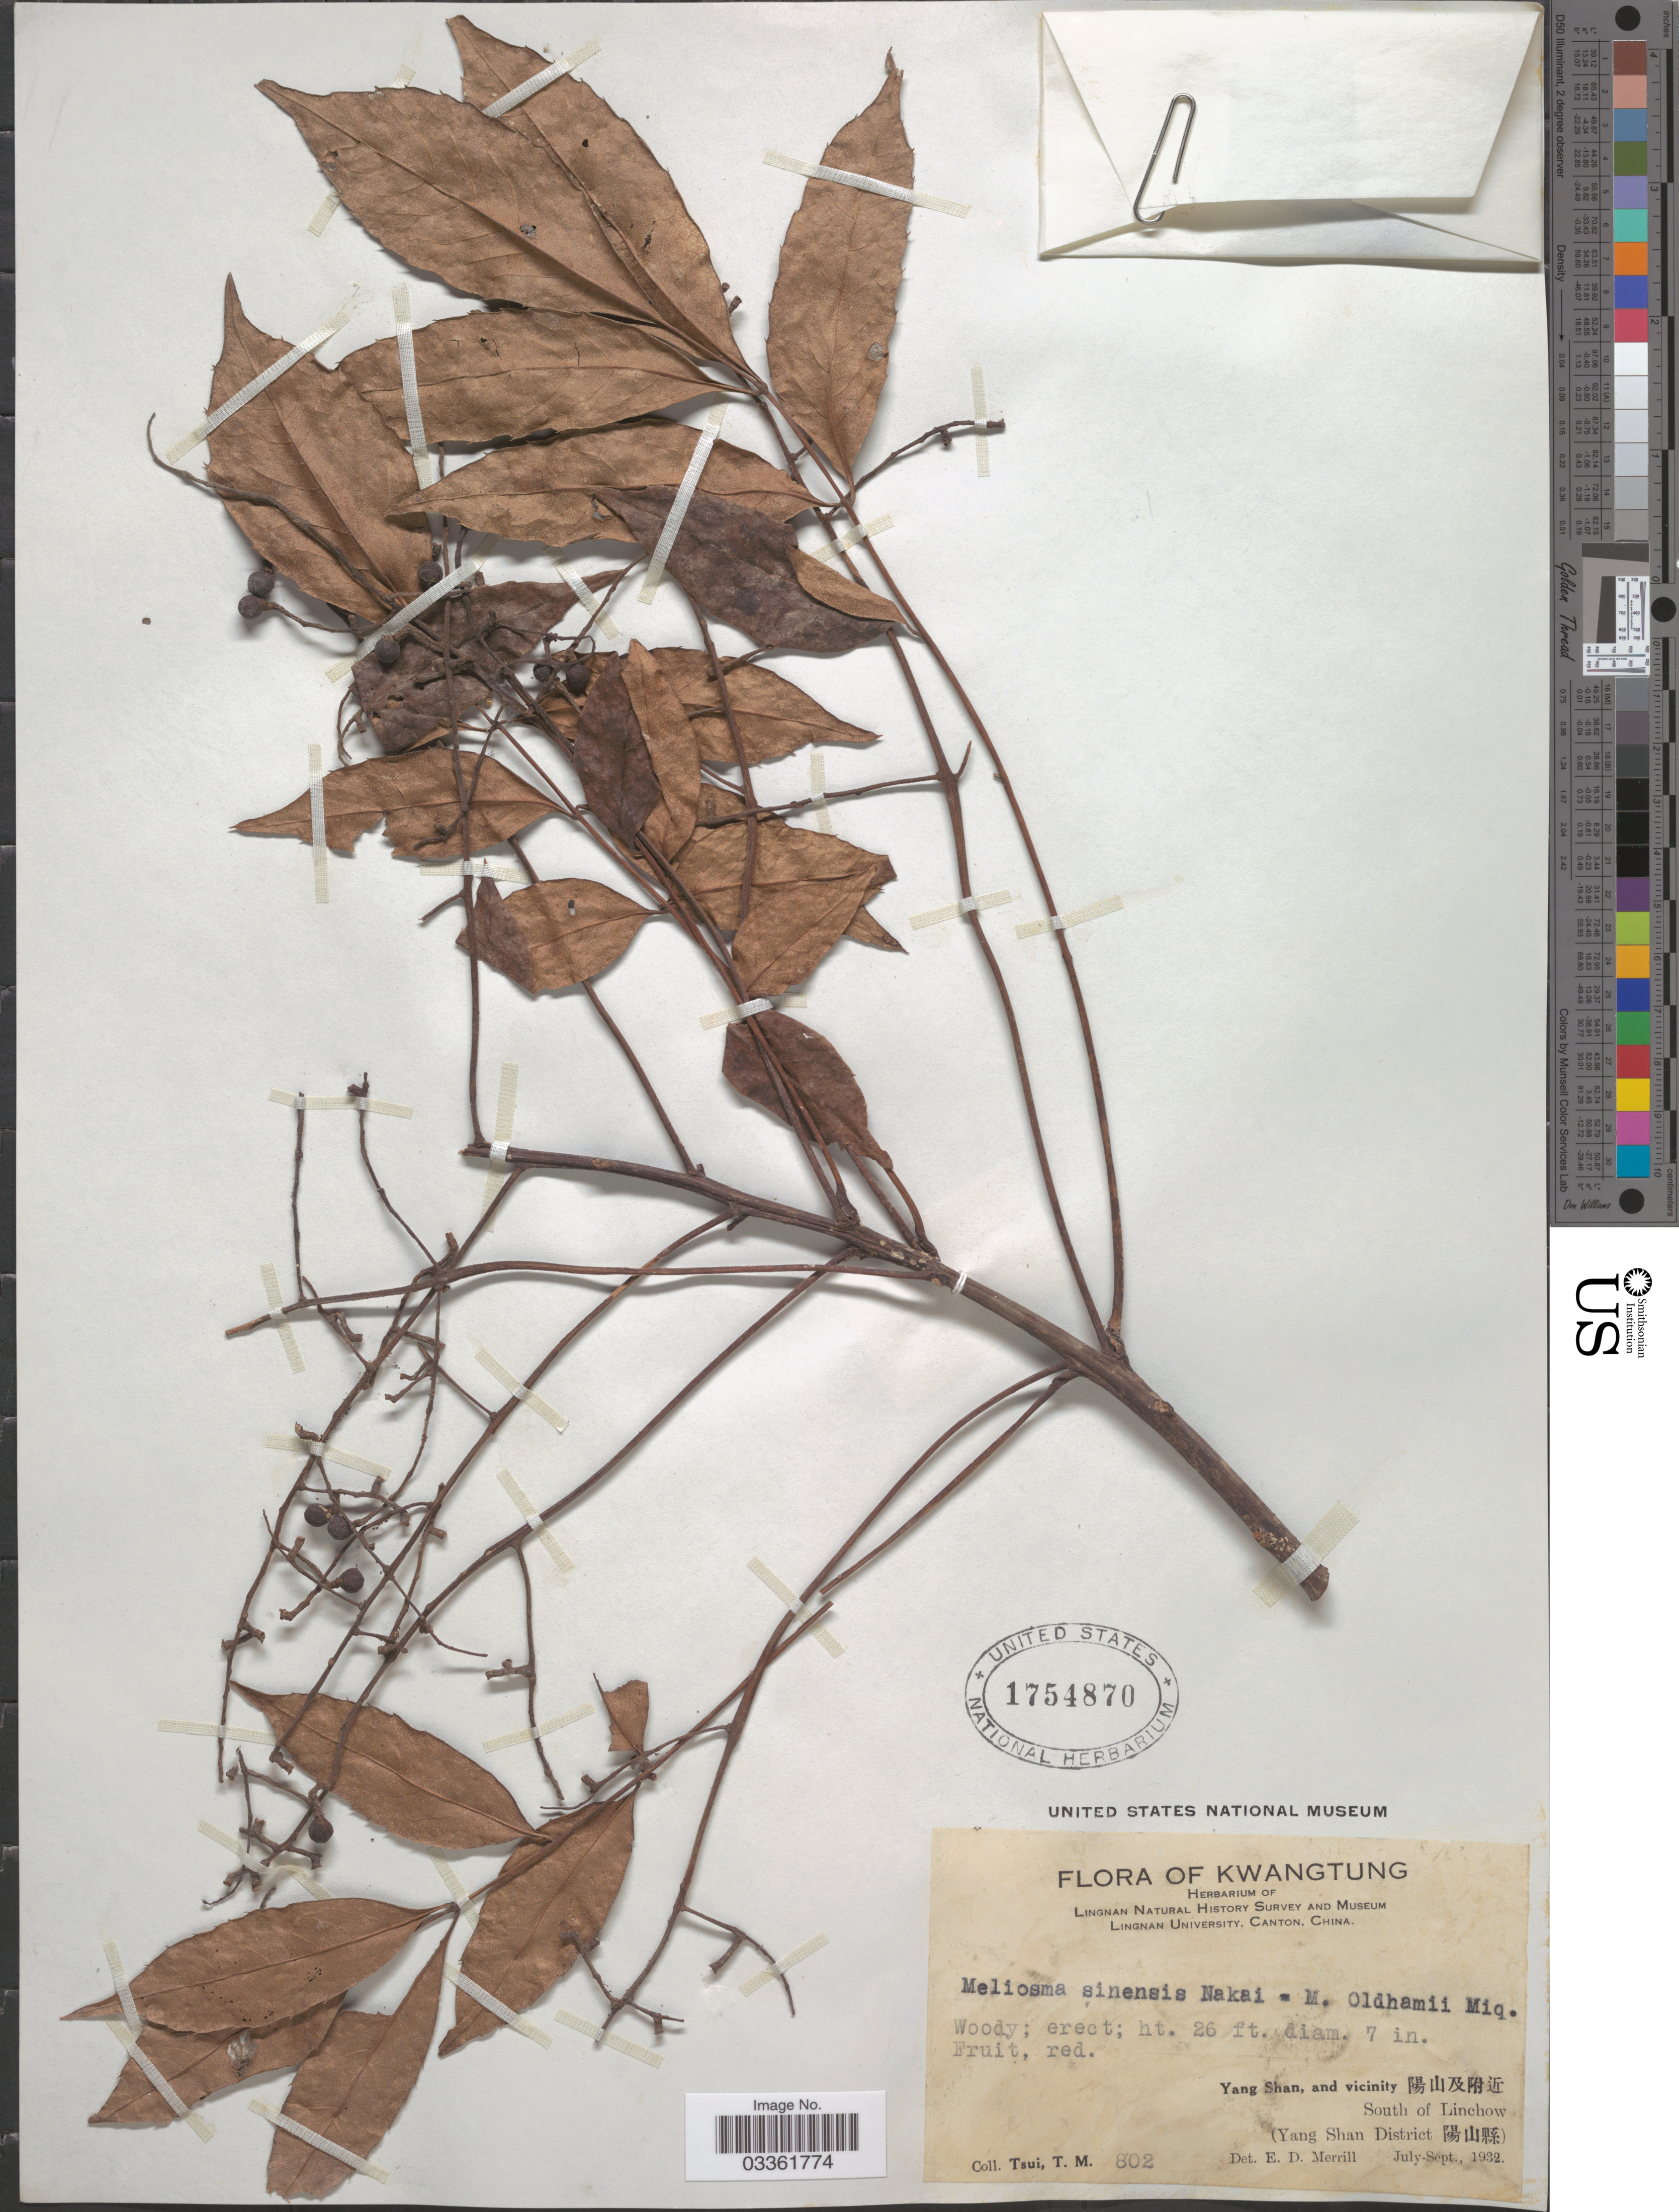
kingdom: Plantae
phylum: Tracheophyta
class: Magnoliopsida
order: Proteales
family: Sabiaceae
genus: Meliosma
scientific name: Meliosma rhoifolia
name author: Maxim.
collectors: T. Tsui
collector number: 802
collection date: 1932-07/1932-09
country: China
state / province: Guangdong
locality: Kwangtung. Yang Shan, and vicinity. X. South of Linchow. (Yang Shan District X).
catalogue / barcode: US 1754870